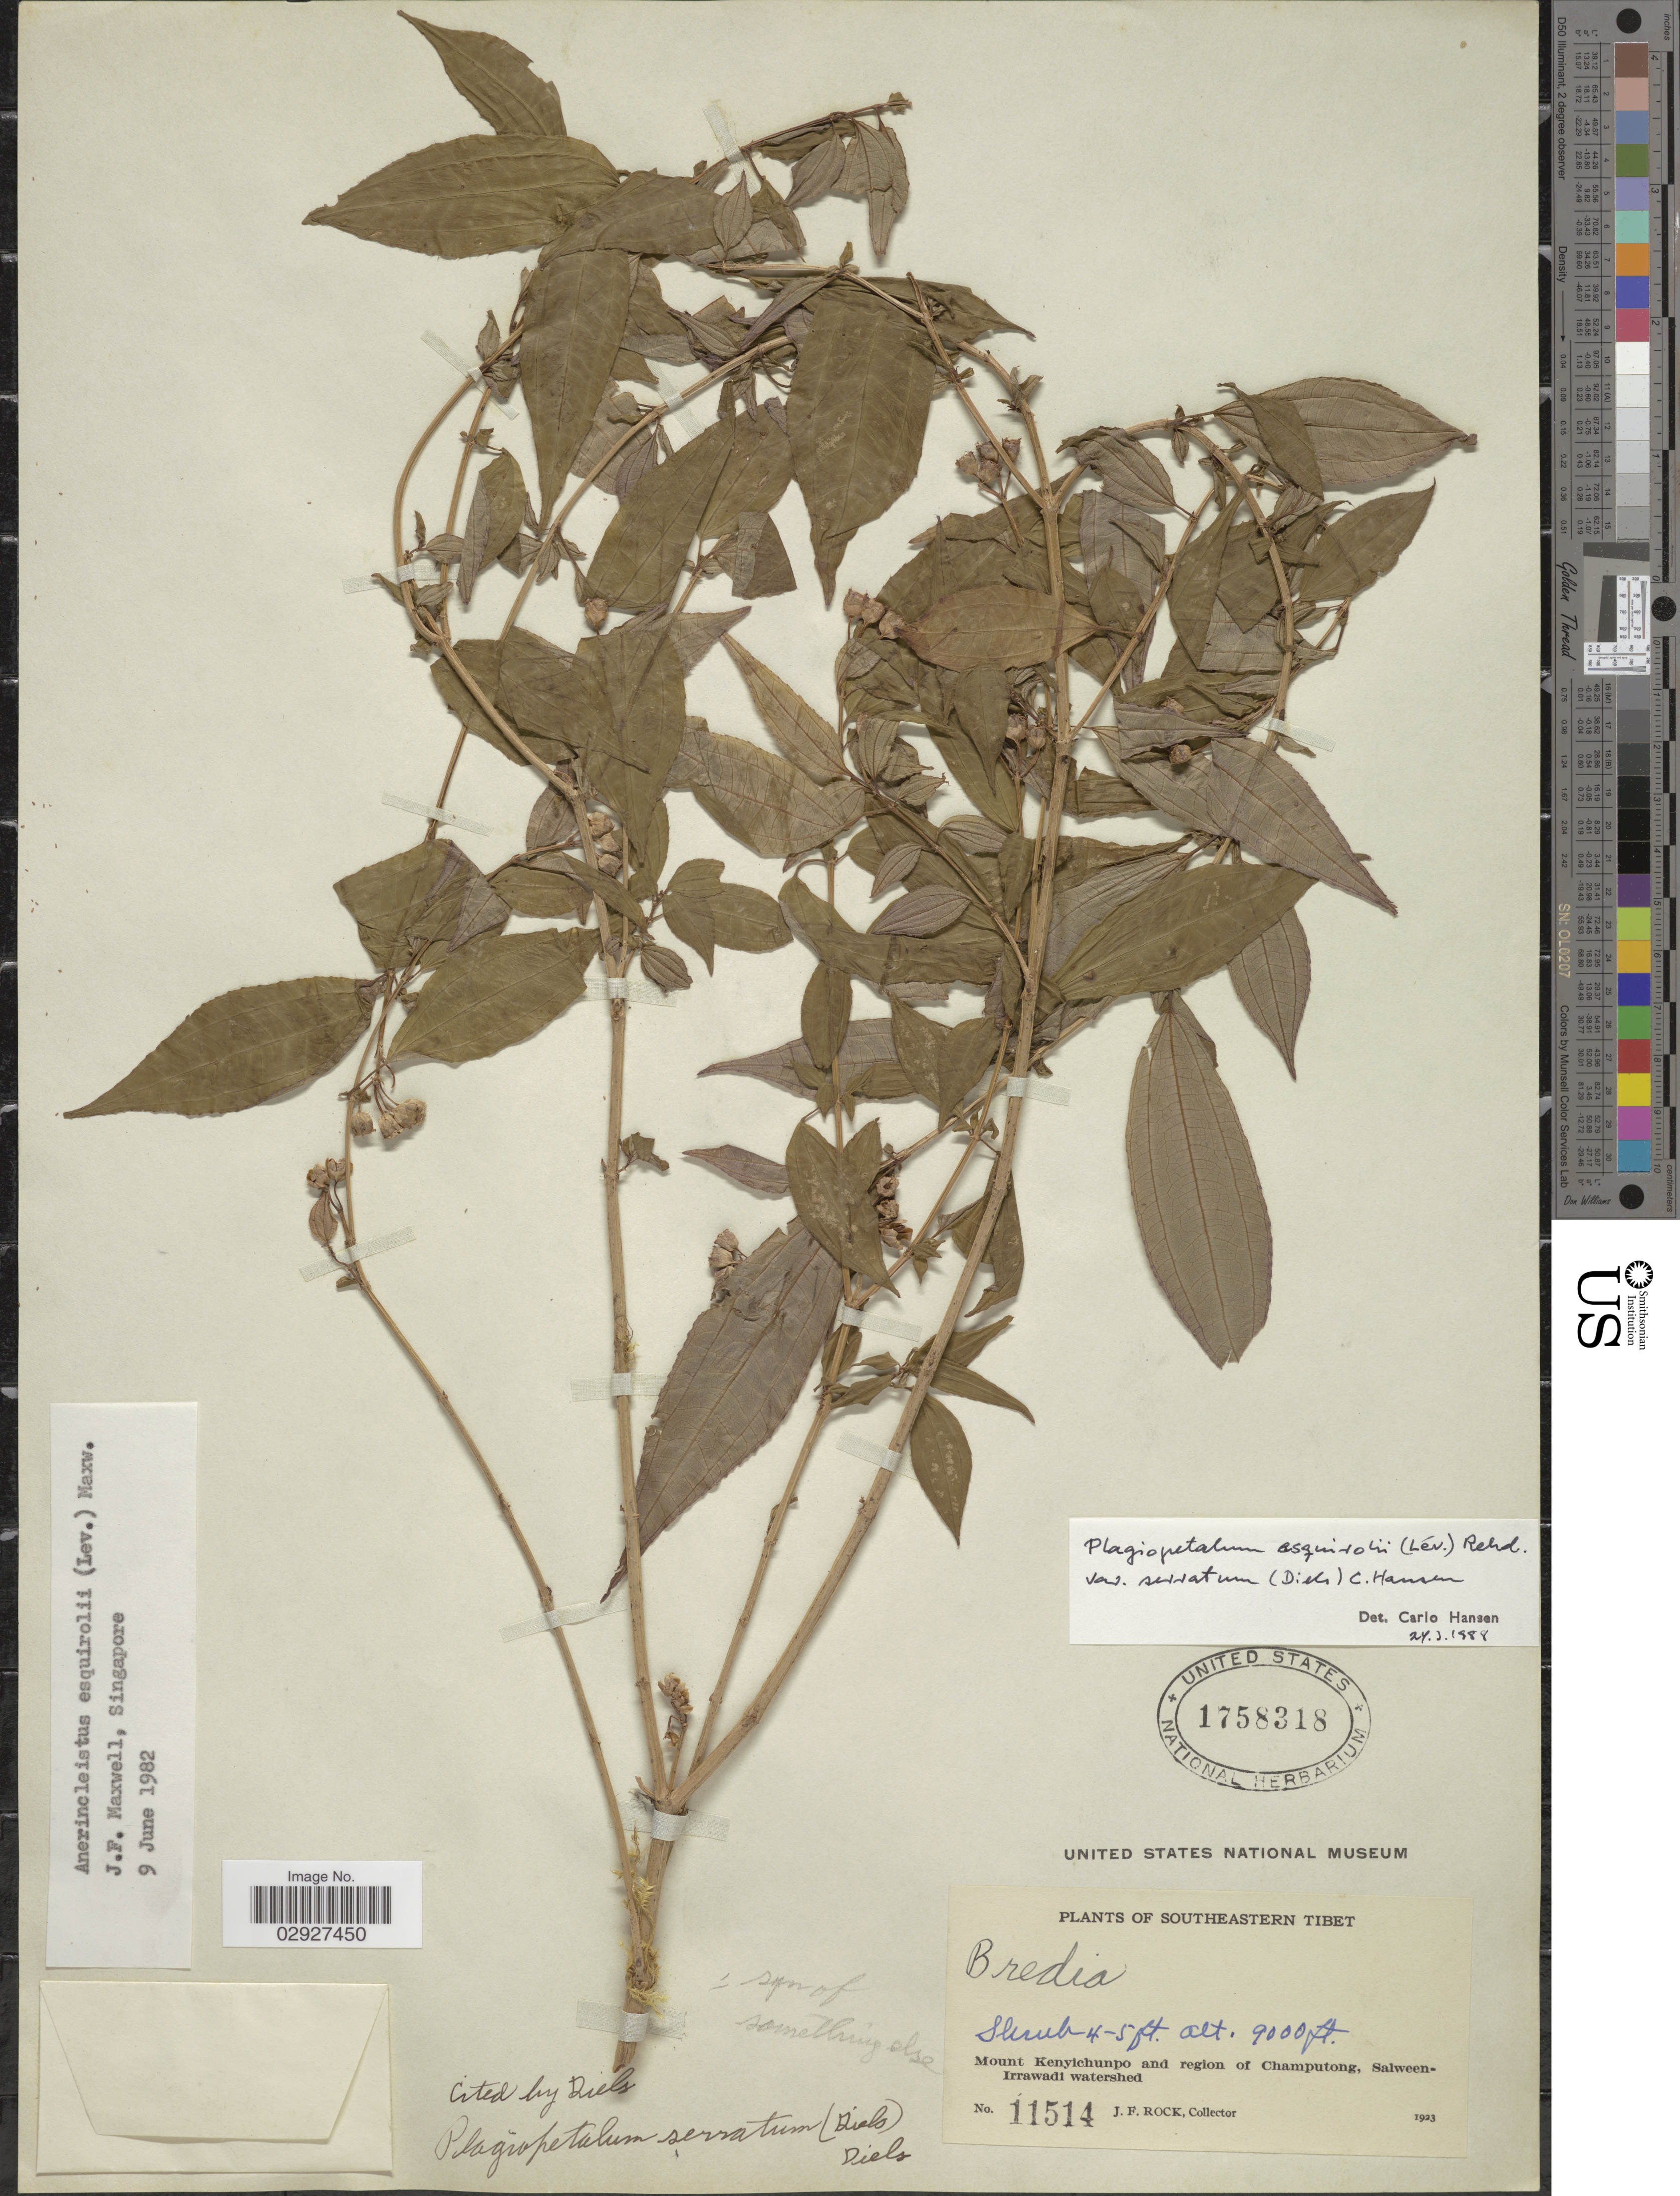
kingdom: Plantae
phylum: Tracheophyta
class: Magnoliopsida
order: Myrtales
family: Melastomataceae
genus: Plagiopetalum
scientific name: Plagiopetalum serratum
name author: (Diels) Diels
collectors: J. Rock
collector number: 11514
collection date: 1923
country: China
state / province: Xizang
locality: Southeastern Tibet, Mount Kenyichunpo and region of Champutong, Salween-Irrawadi watershed.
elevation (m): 2743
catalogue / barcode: US 1758318